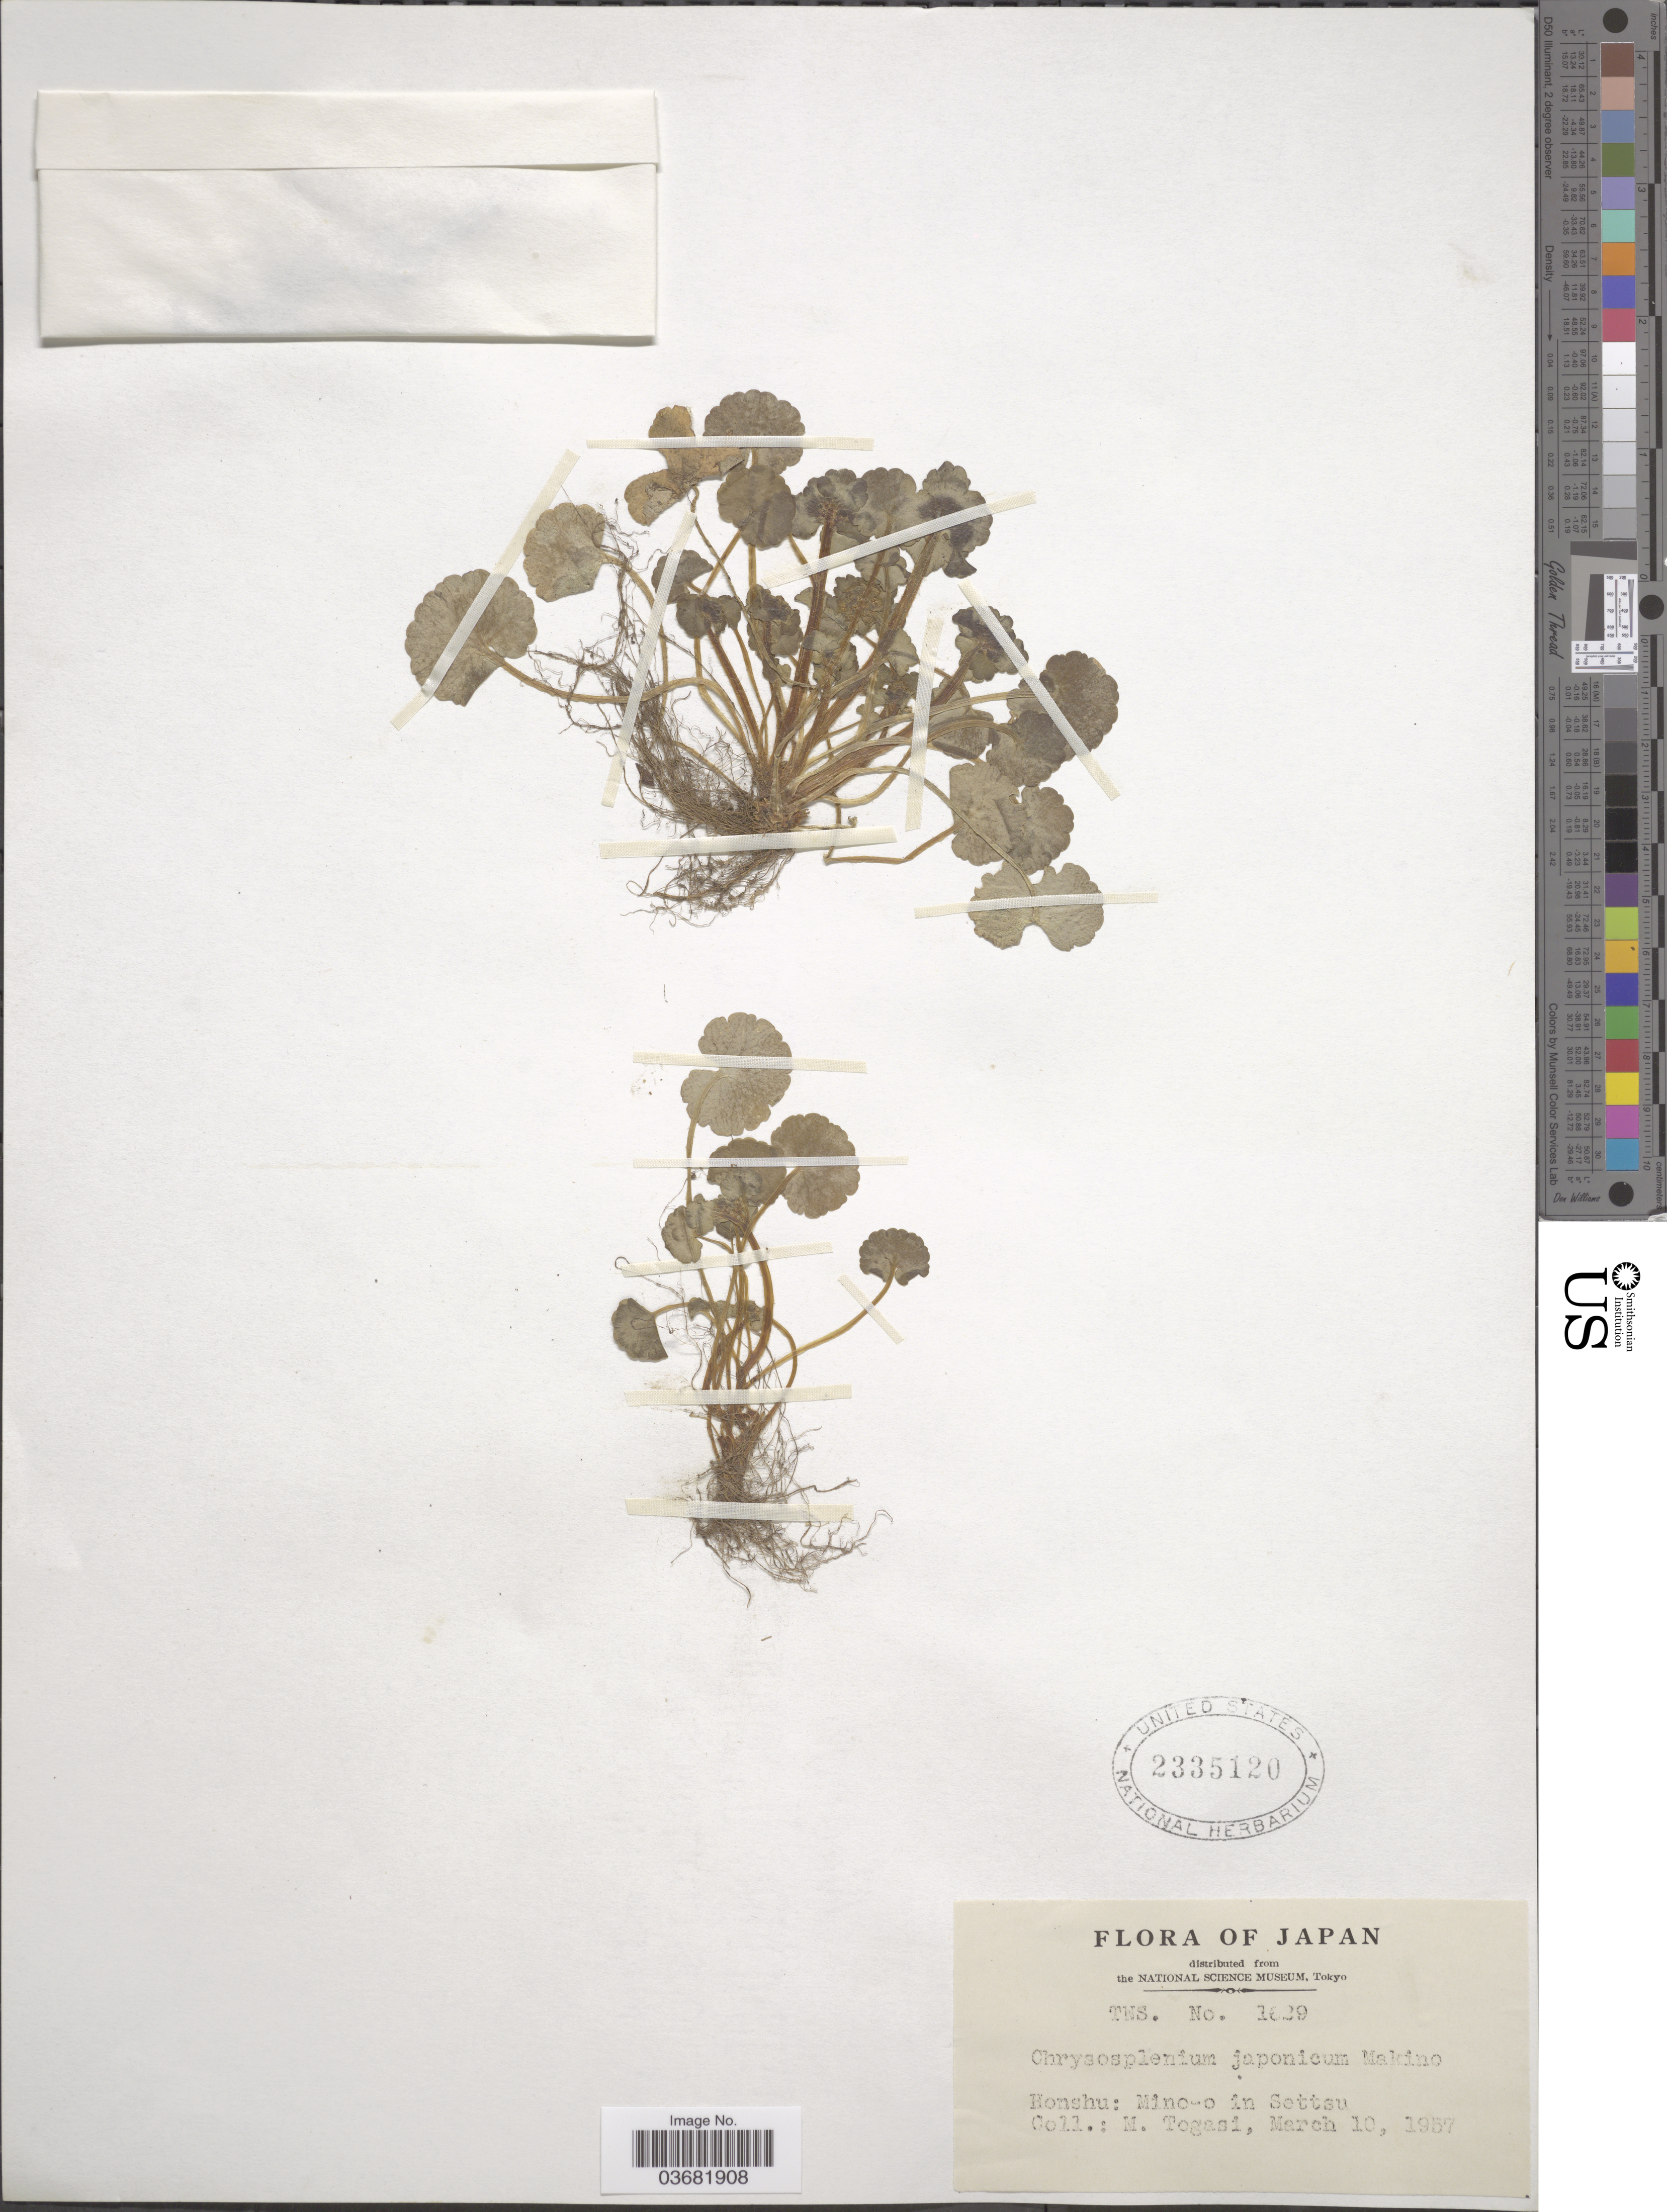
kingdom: Plantae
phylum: Tracheophyta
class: Magnoliopsida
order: Saxifragales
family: Saxifragaceae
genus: Chrysosplenium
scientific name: Chrysosplenium japonicum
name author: (Maxim.) Makino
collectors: M. Togasi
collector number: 1629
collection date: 1957-03-10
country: Japan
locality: Honshu: Mino-o in Settsu.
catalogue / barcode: US 2335120